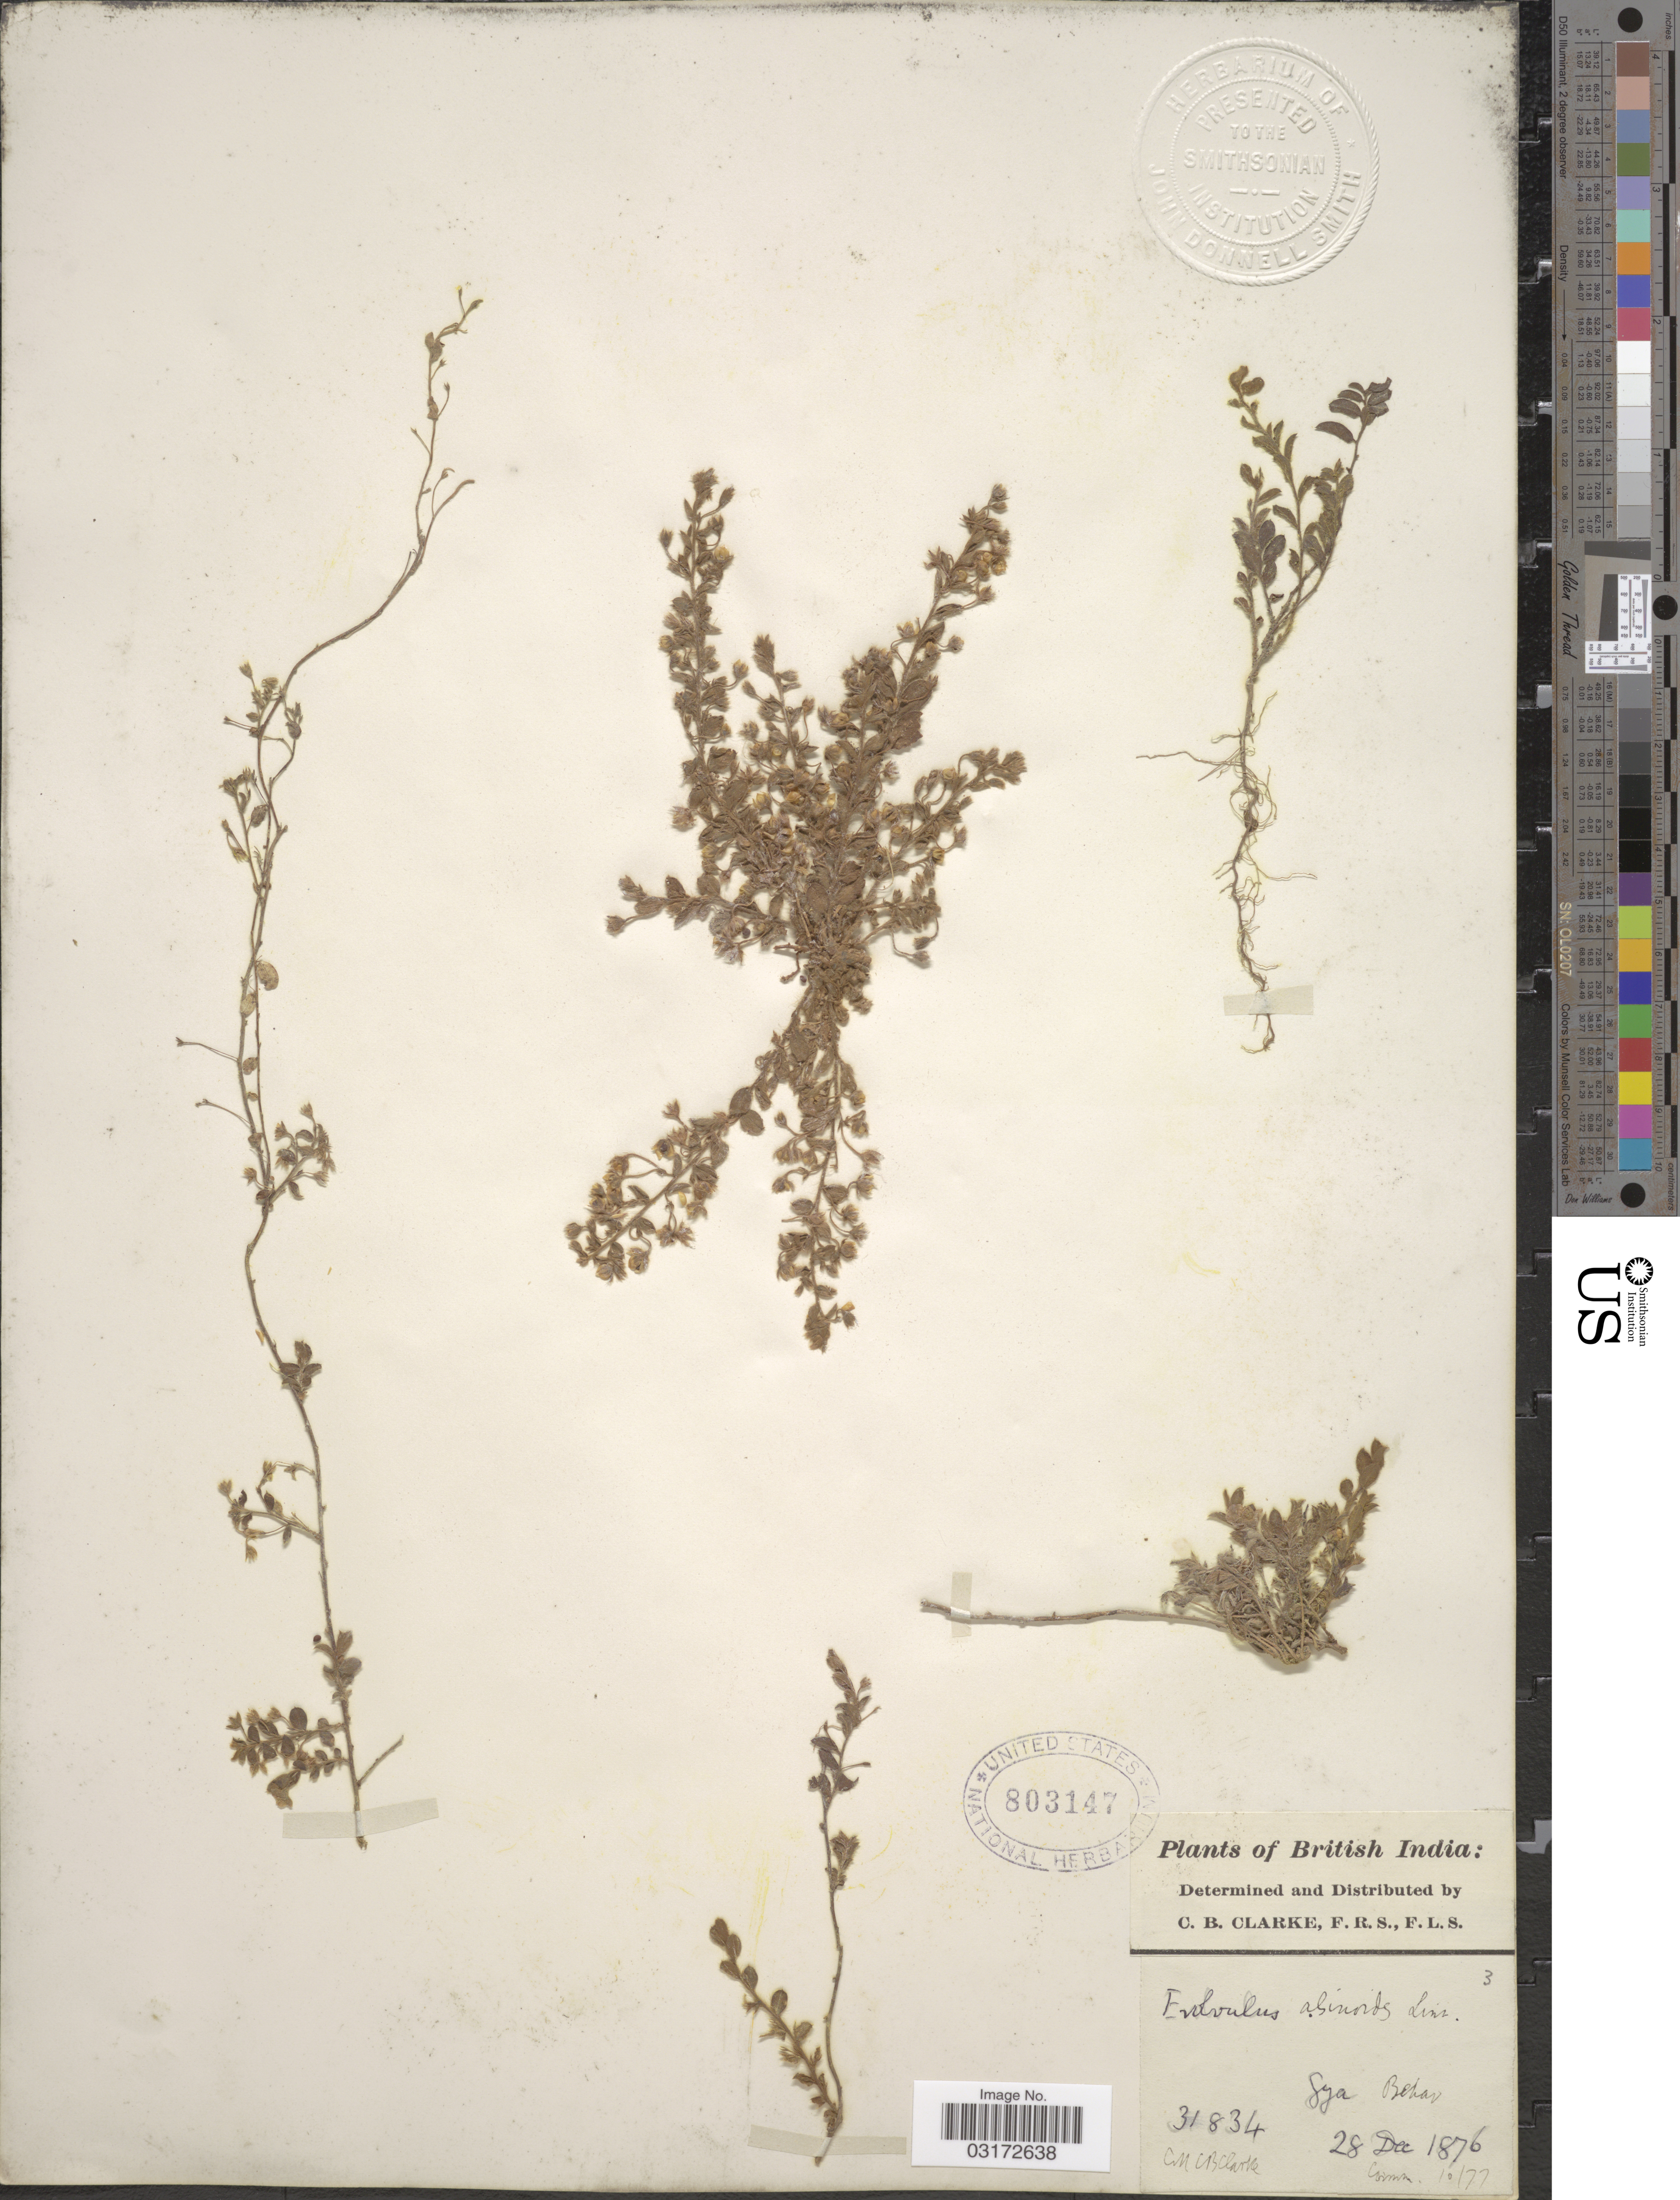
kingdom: Plantae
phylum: Tracheophyta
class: Magnoliopsida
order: Solanales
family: Convolvulaceae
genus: Evolvulus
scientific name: Evolvulus alsinoides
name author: (L.) L.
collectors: C. B. Clarke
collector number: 31834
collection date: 1876-12-28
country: India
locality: British India. Sya Behar.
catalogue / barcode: US 803147